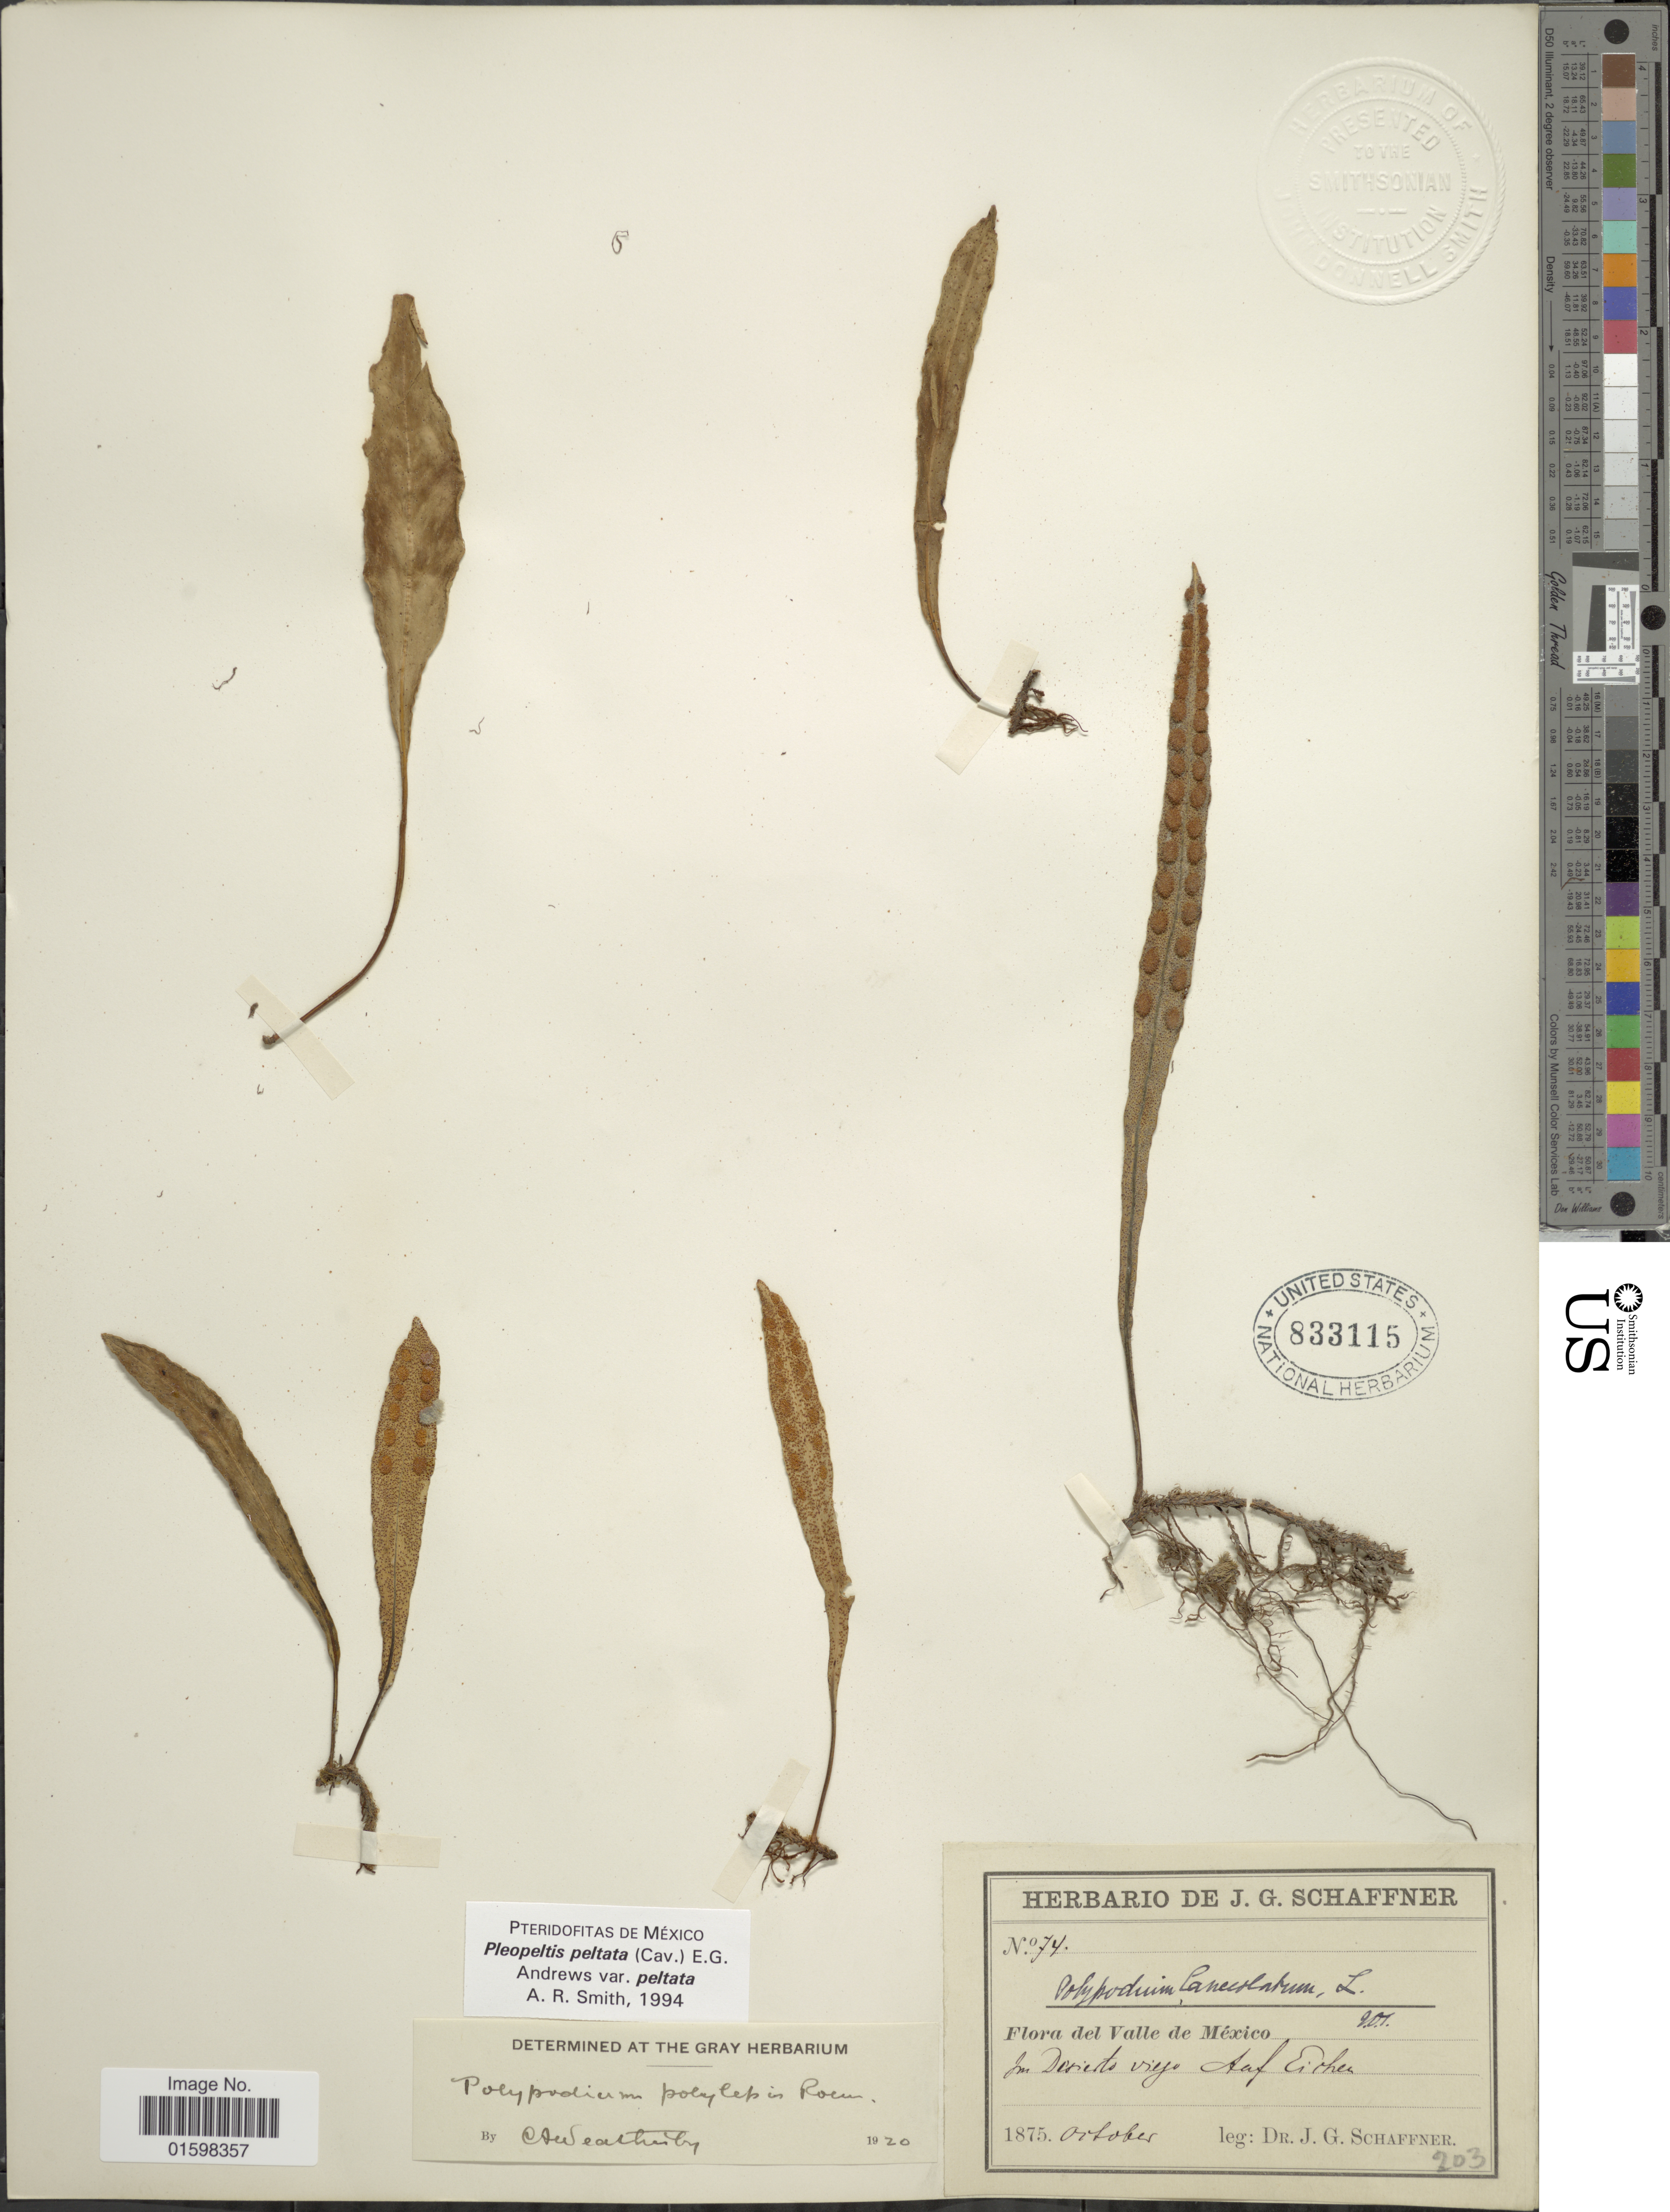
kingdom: Plantae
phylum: Tracheophyta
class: Polypodiopsida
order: Polypodiales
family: Polypodiaceae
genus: Pleopeltis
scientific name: Pleopeltis polylepis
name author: (Roem. ex Kunze) T. Moore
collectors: J. G. Schaffner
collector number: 74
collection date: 1875-10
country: Mexico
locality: Del Valle de Mexico. Im Desierto viejo Auf Eichen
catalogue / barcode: US 833115